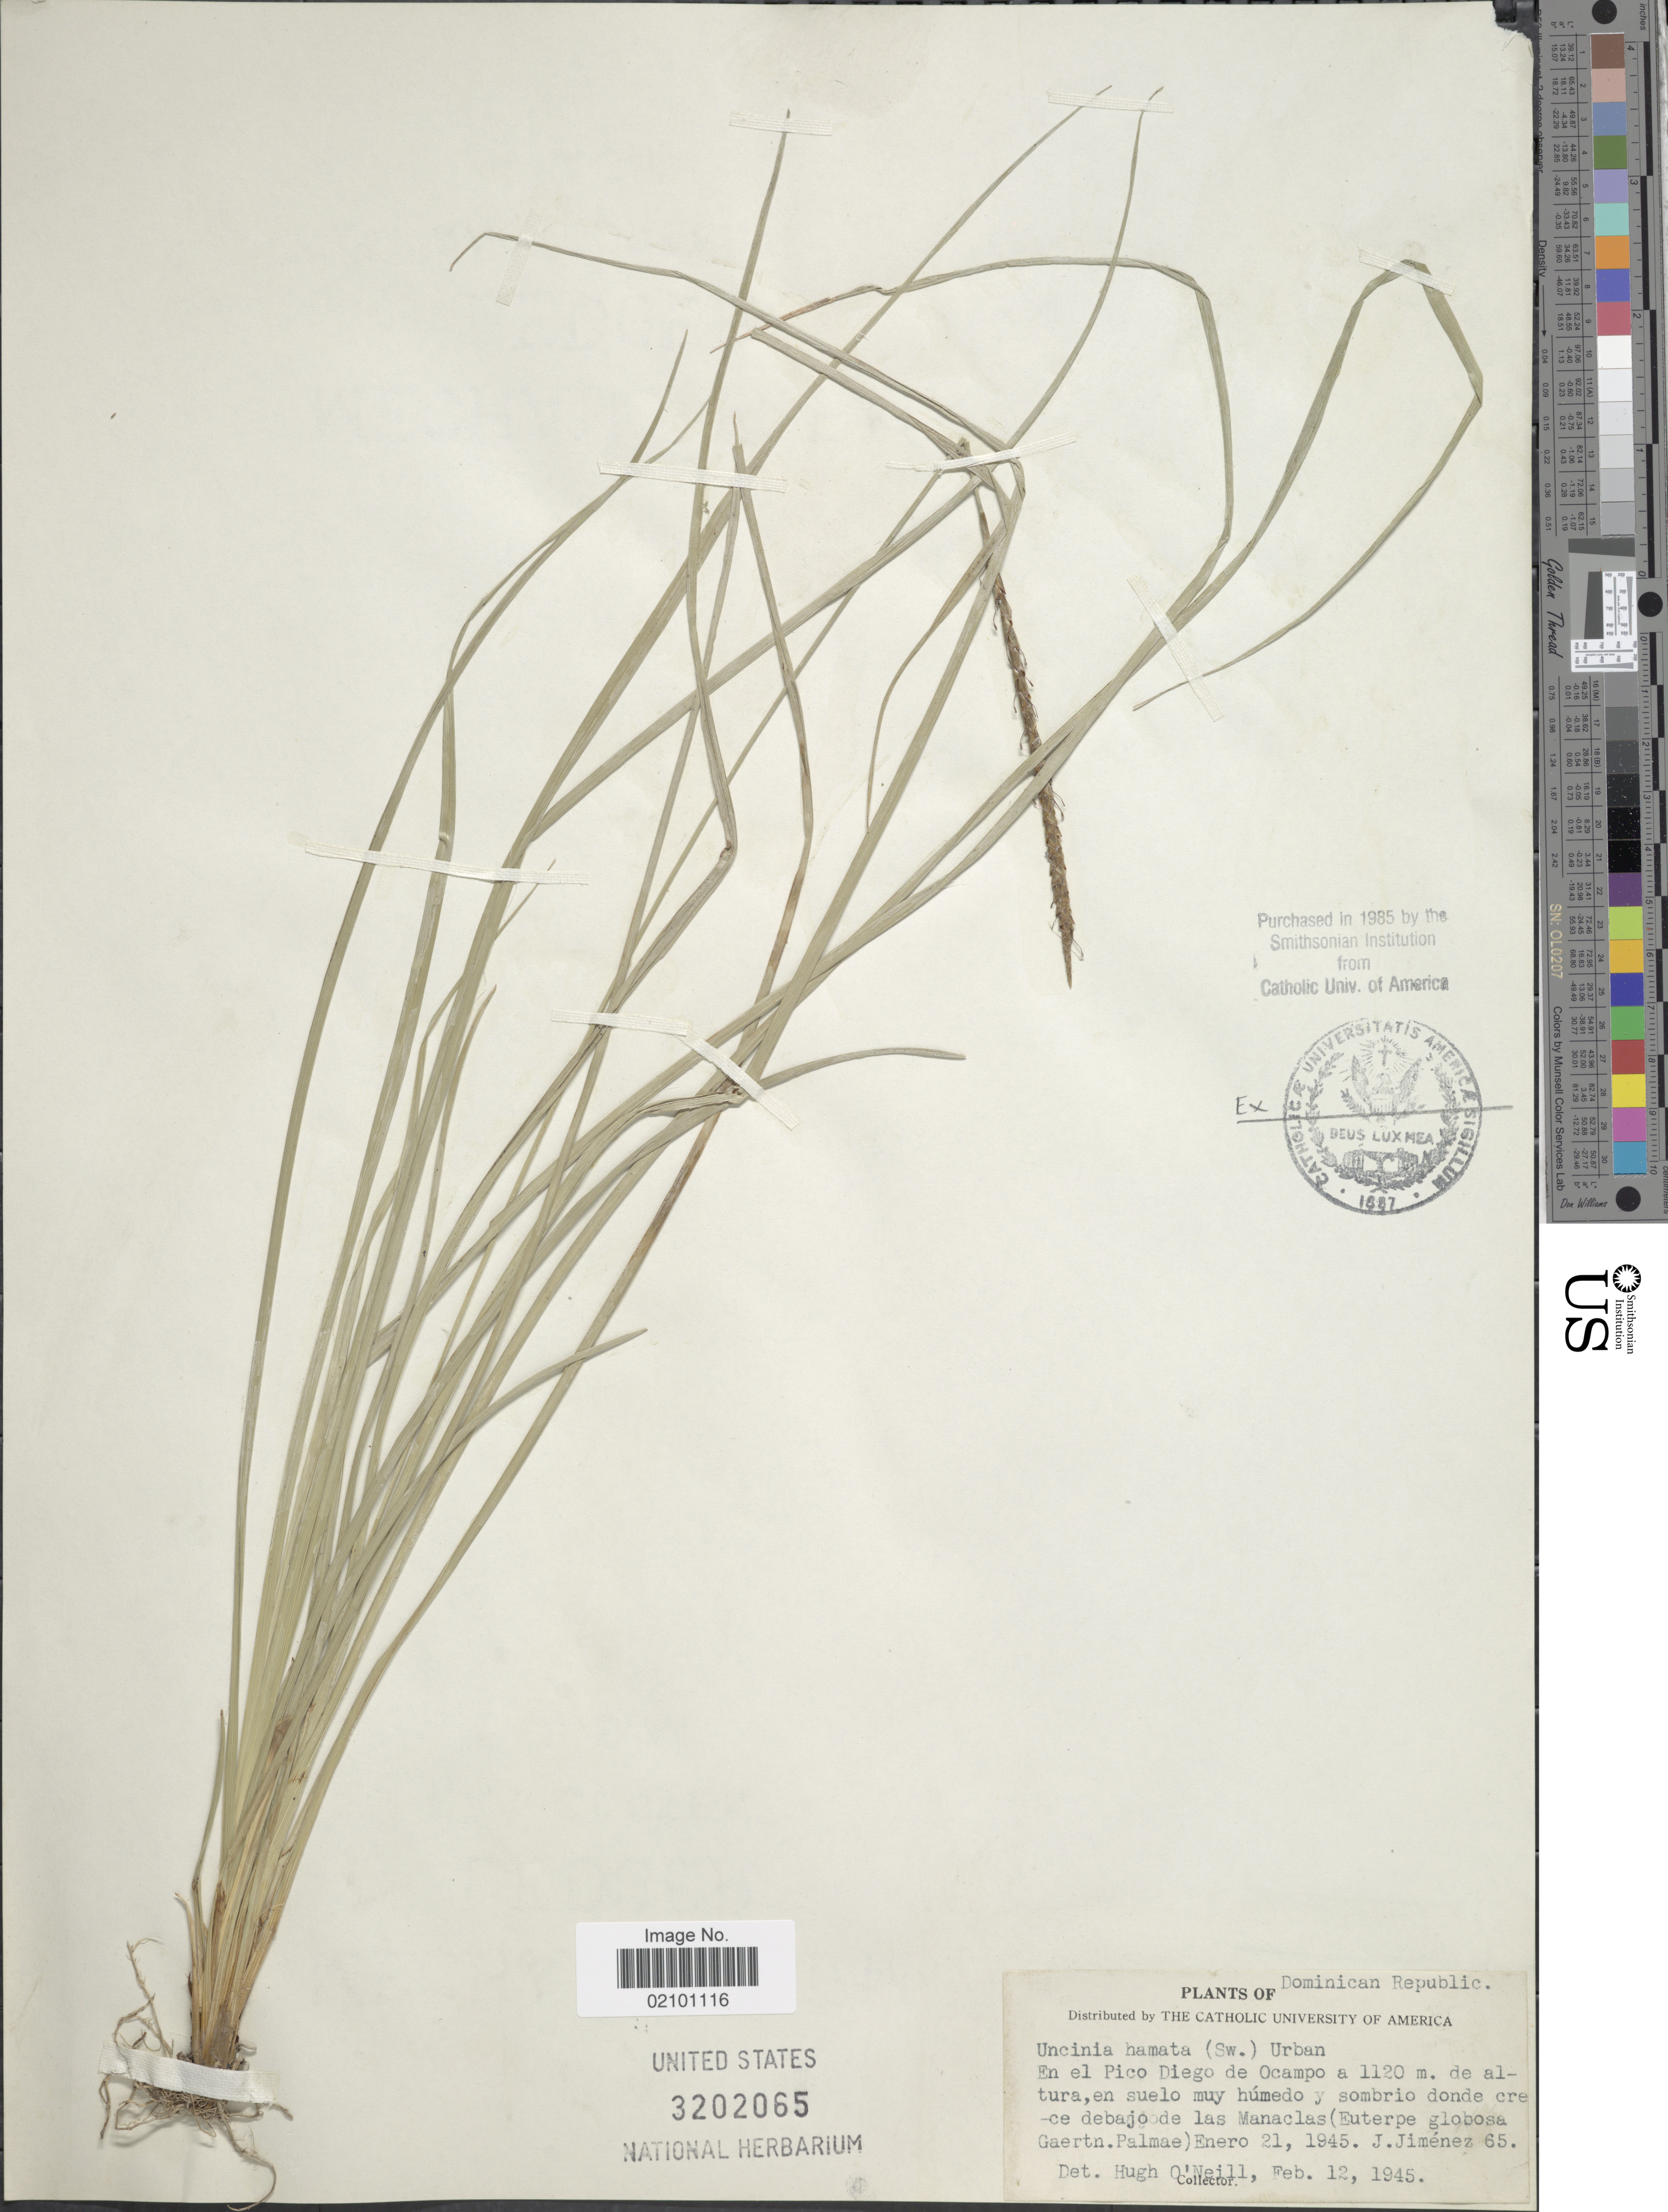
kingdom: Plantae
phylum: Tracheophyta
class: Liliopsida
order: Poales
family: Cyperaceae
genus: Carex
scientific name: Carex hamata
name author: Sw.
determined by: Strong, M. T., (US), Smithsonian Institution - National Museum of Natural History (UNITED STATES)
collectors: J. Jiménez Ramírez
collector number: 65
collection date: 1945-01-21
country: Dominican Republic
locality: En el Pico Diego de Ocampo , donde crece debajo de las Manaclas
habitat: En suelo muy húmedo y sombrio donde crece debajo de la Manaclas.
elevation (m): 1120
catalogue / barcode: US 3202065